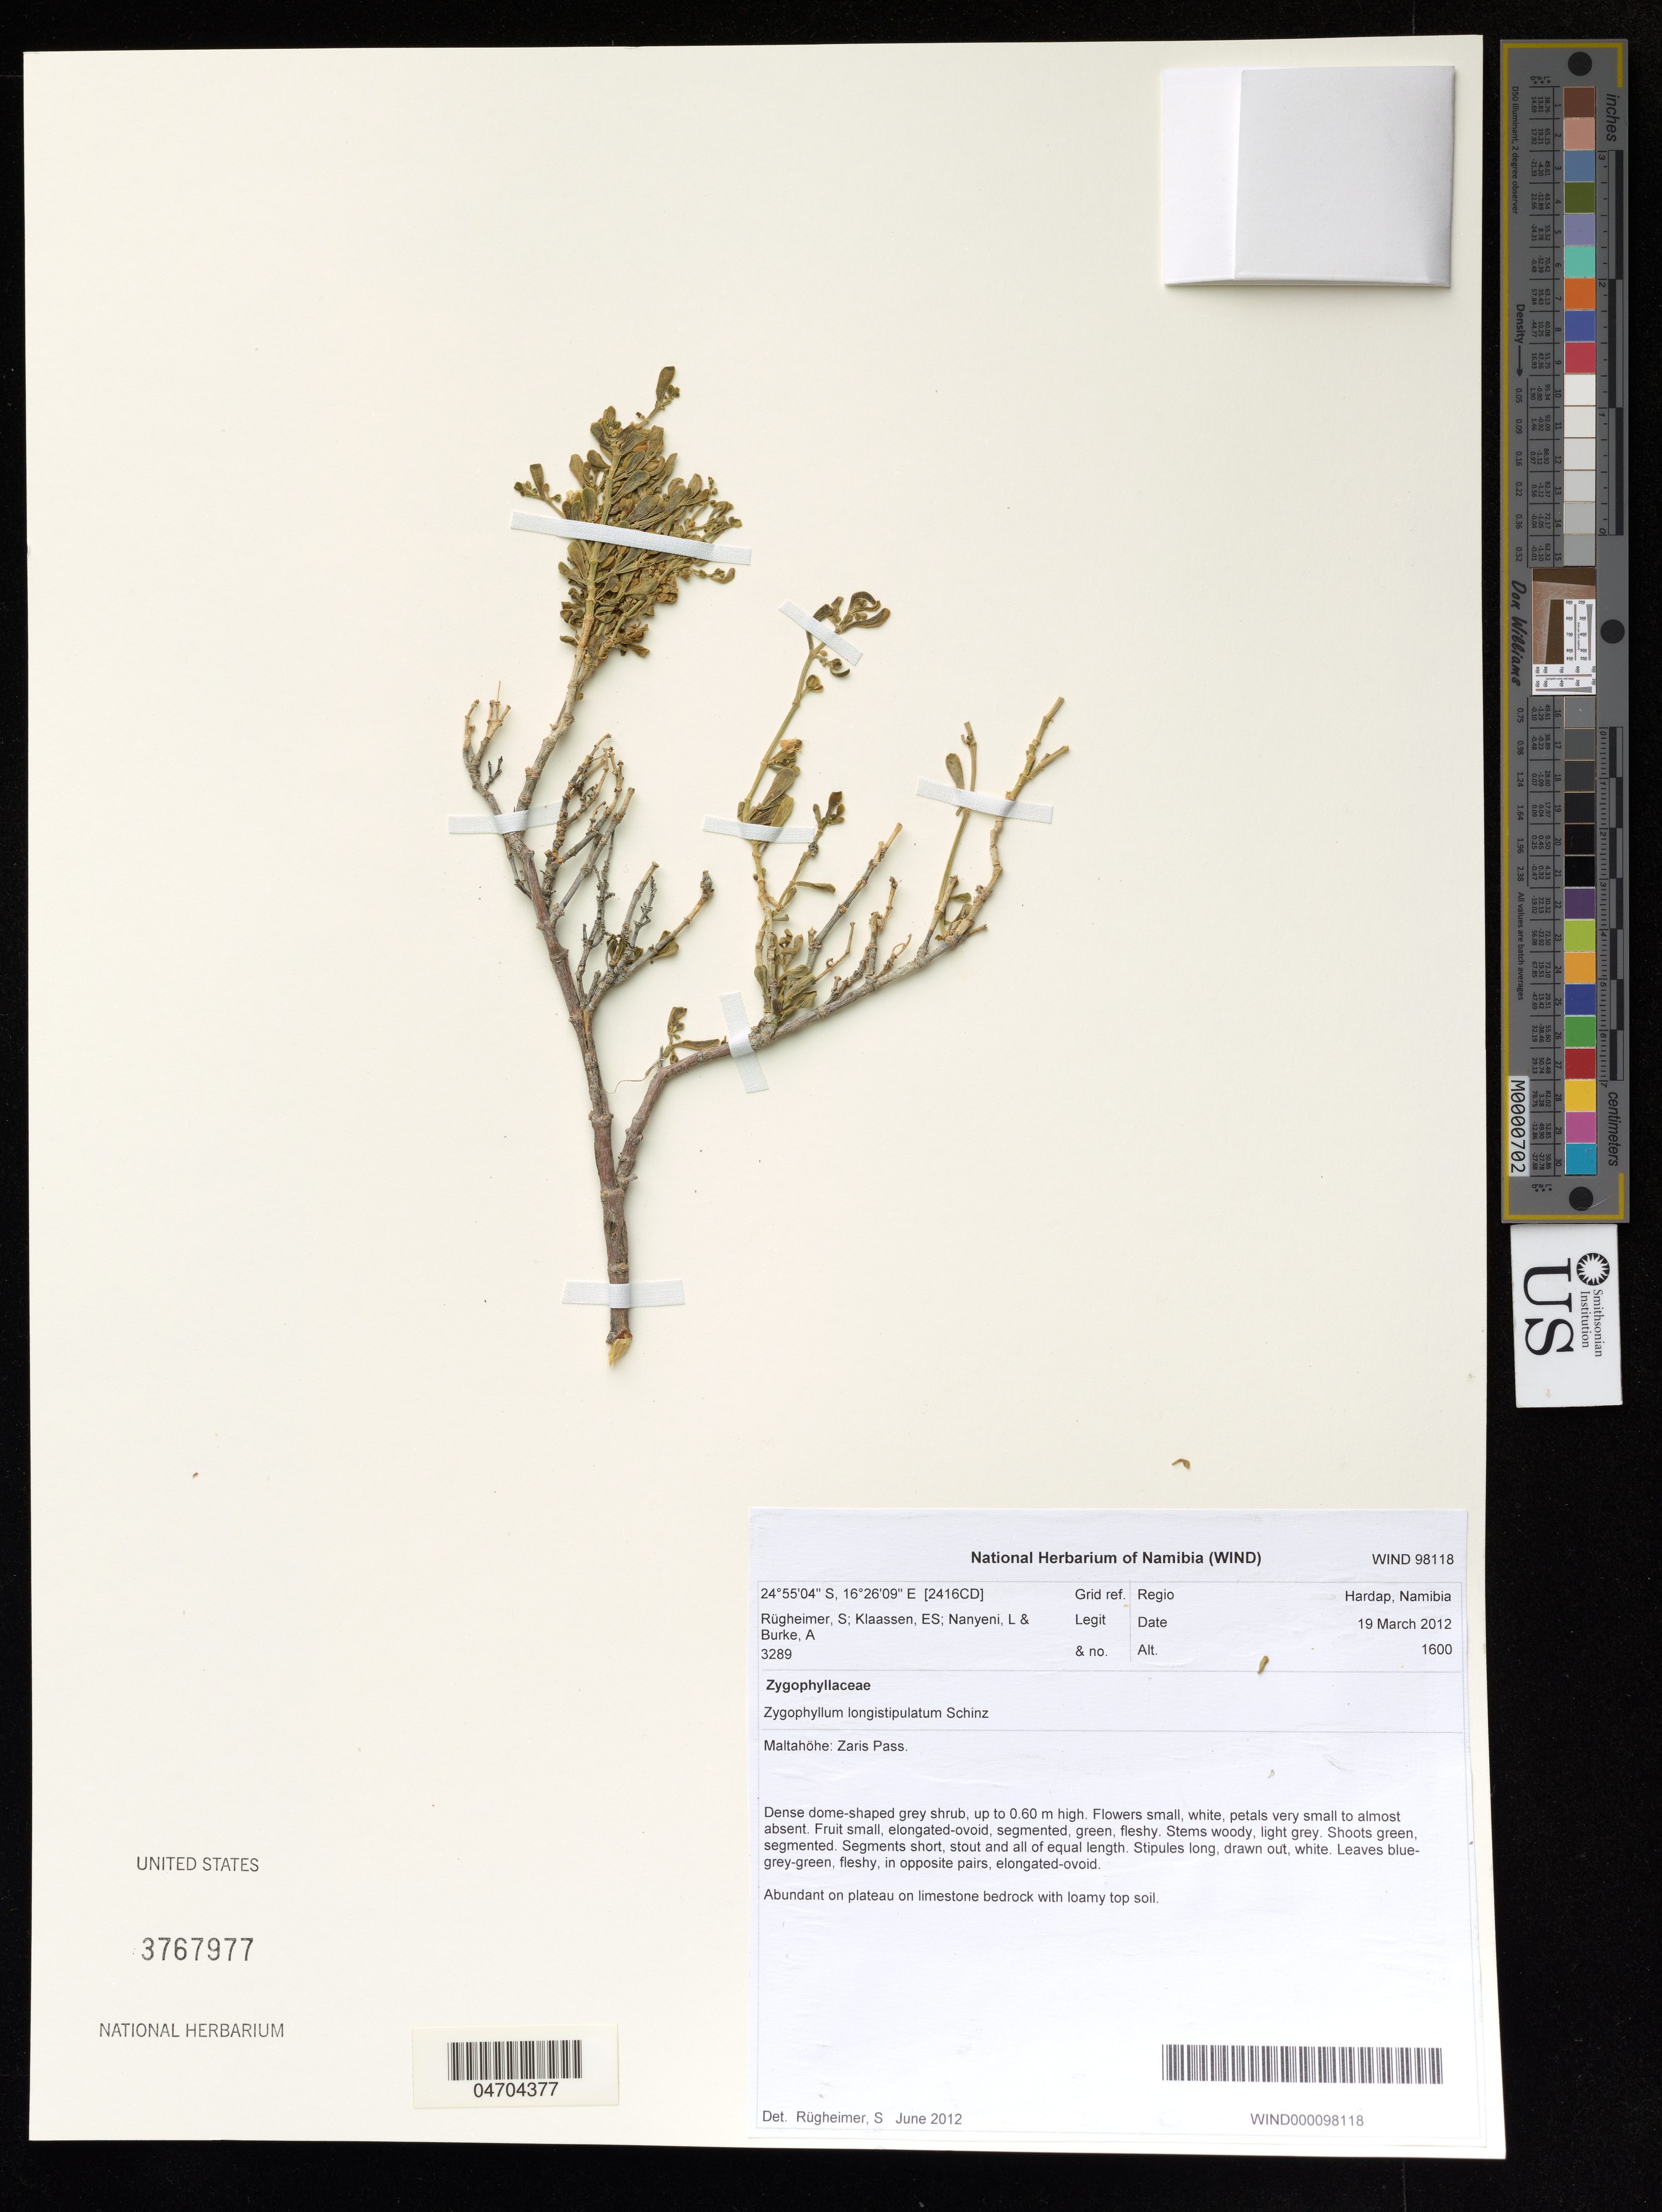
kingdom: Plantae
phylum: Tracheophyta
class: Magnoliopsida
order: Zygophyllales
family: Zygophyllaceae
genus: Zygophyllum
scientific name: Zygophyllum longistipulatum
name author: Schinz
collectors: S. Rugheimer, E. S. Klaassen, L. Nanyeni & A. Burke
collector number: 3289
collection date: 2012-03-19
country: Namibia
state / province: Hardap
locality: Maltahöhe: Zaris Pass.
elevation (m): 1600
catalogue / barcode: US 3767977